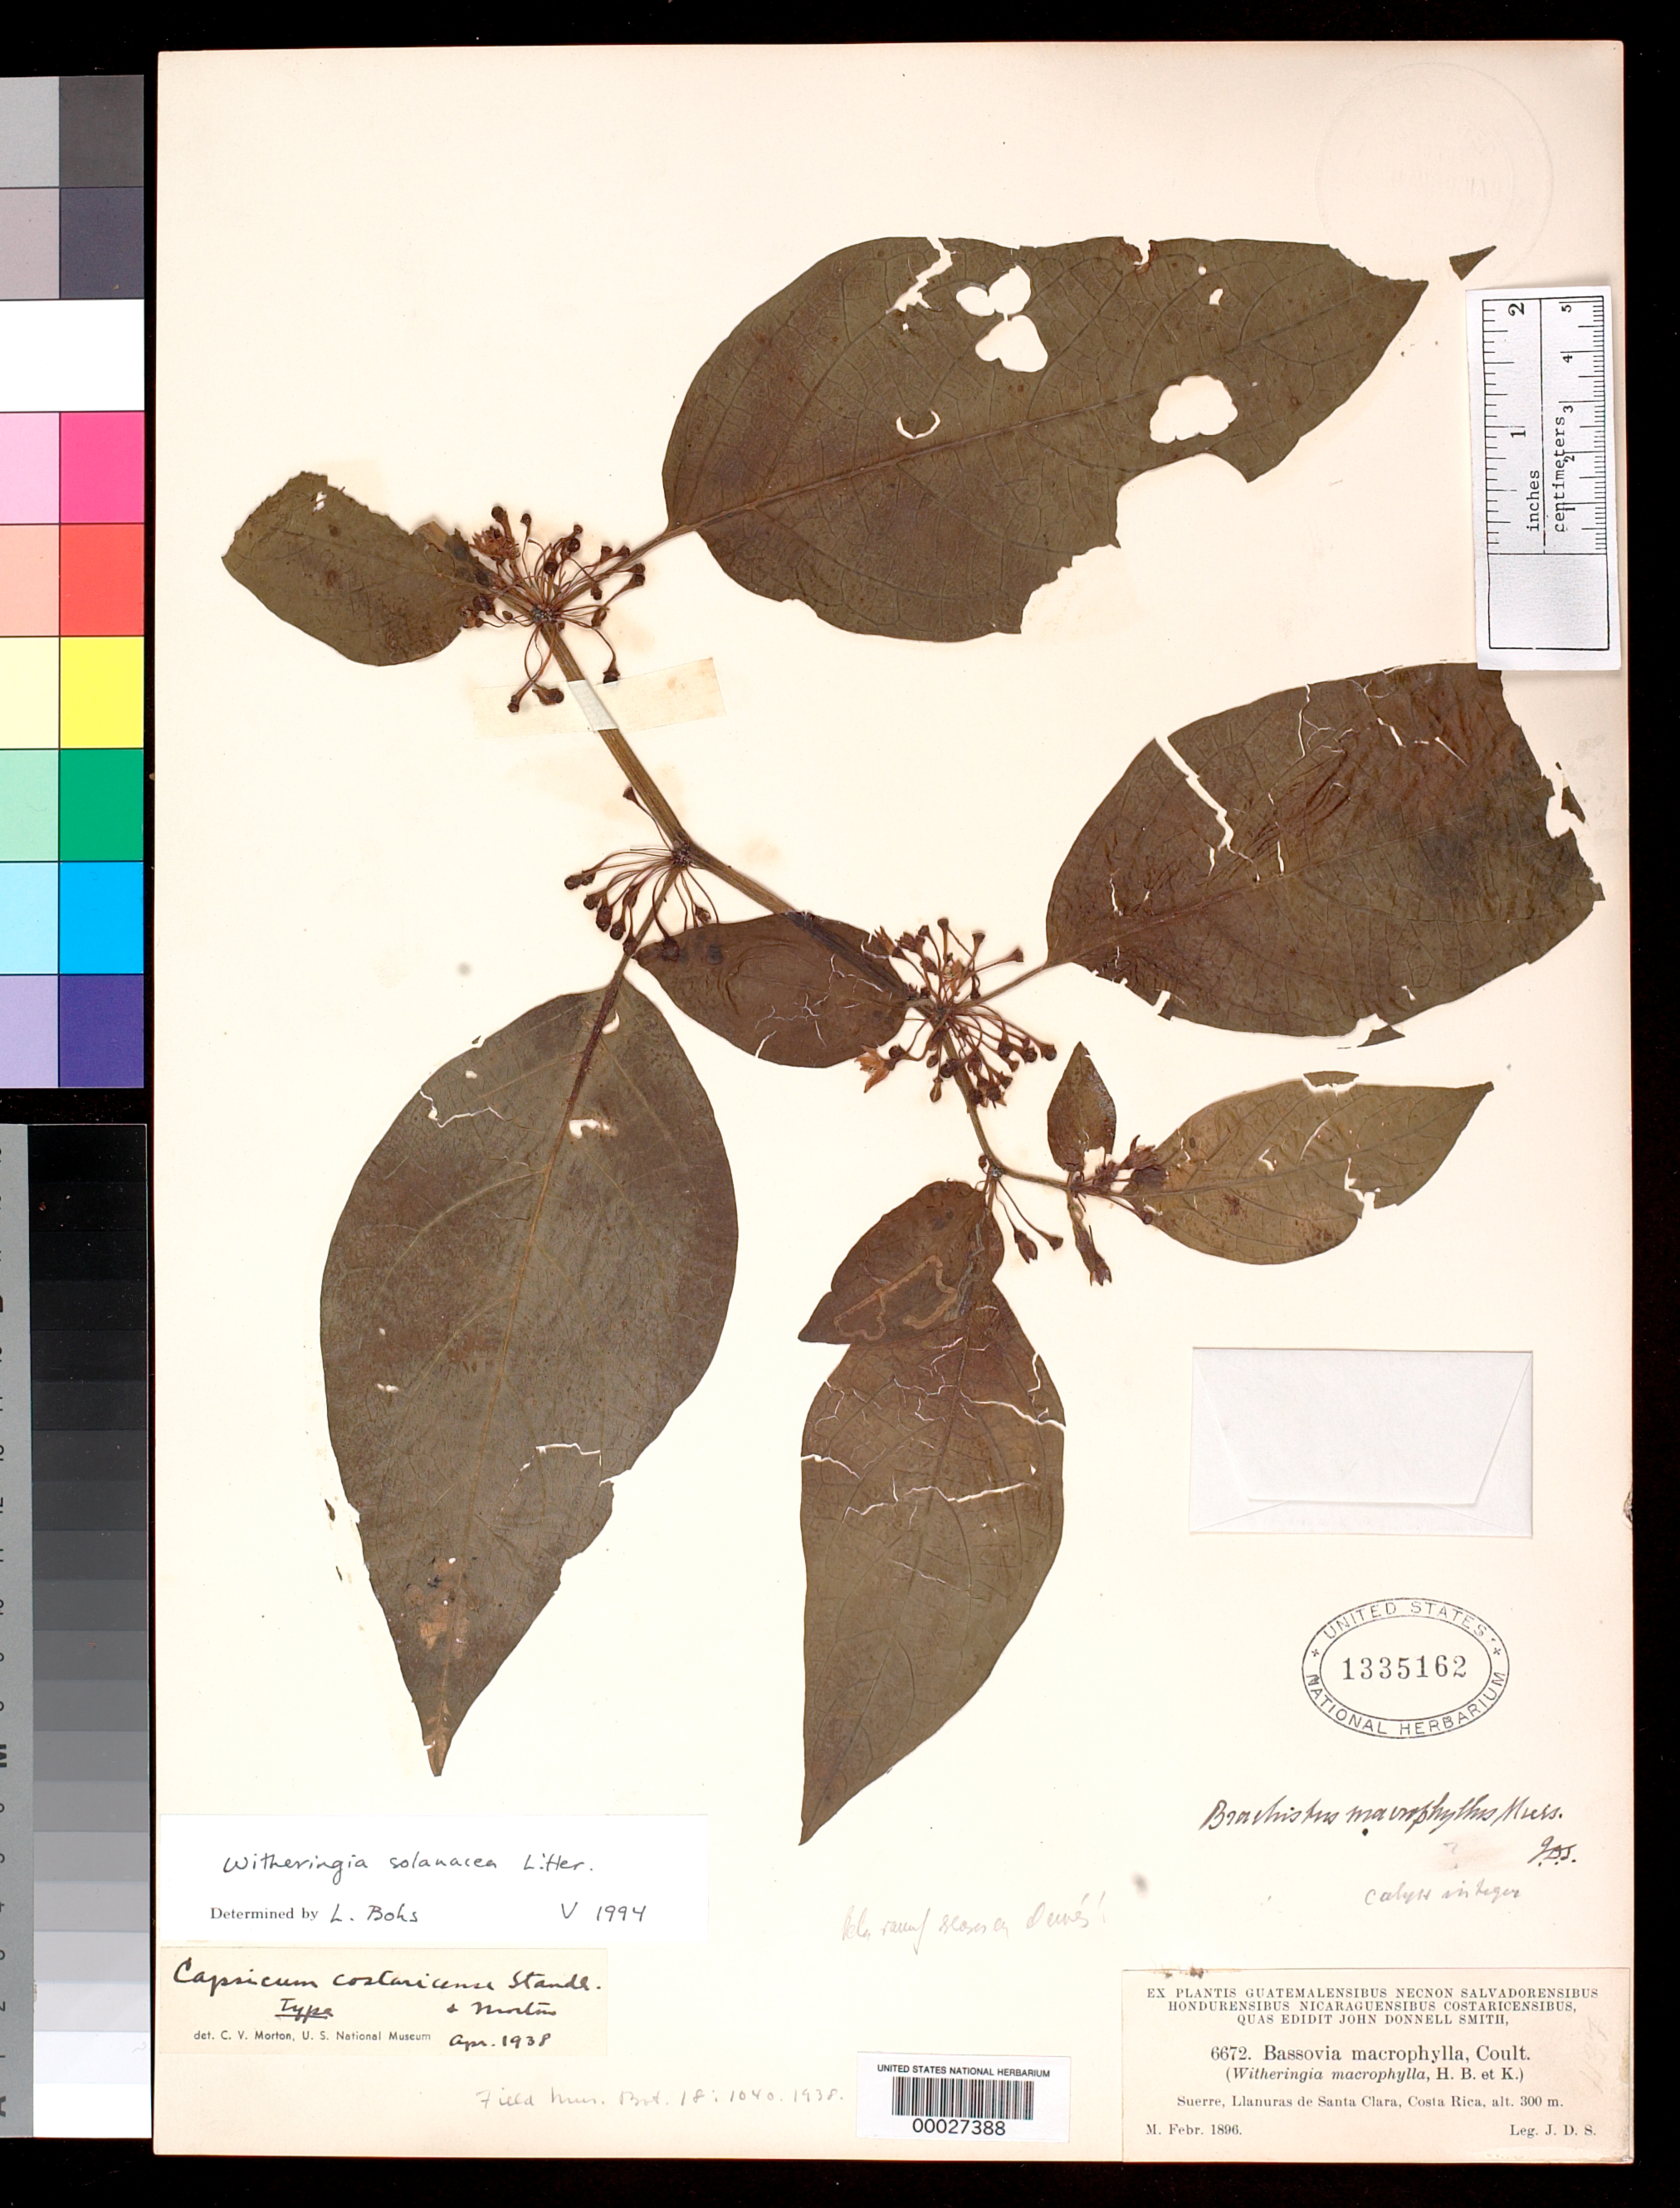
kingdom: Plantae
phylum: Tracheophyta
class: Magnoliopsida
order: Solanales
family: Solanaceae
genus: Capsicum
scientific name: Capsicum costaricense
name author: Standl. & C.V. Morton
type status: Holotype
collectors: J. Donnell Smith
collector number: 6672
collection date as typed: Feb 1896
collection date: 1896-02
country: Costa Rica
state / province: Limón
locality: Sucre, Llanuras de Santa Clara.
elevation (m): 300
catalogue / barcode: US 1335162